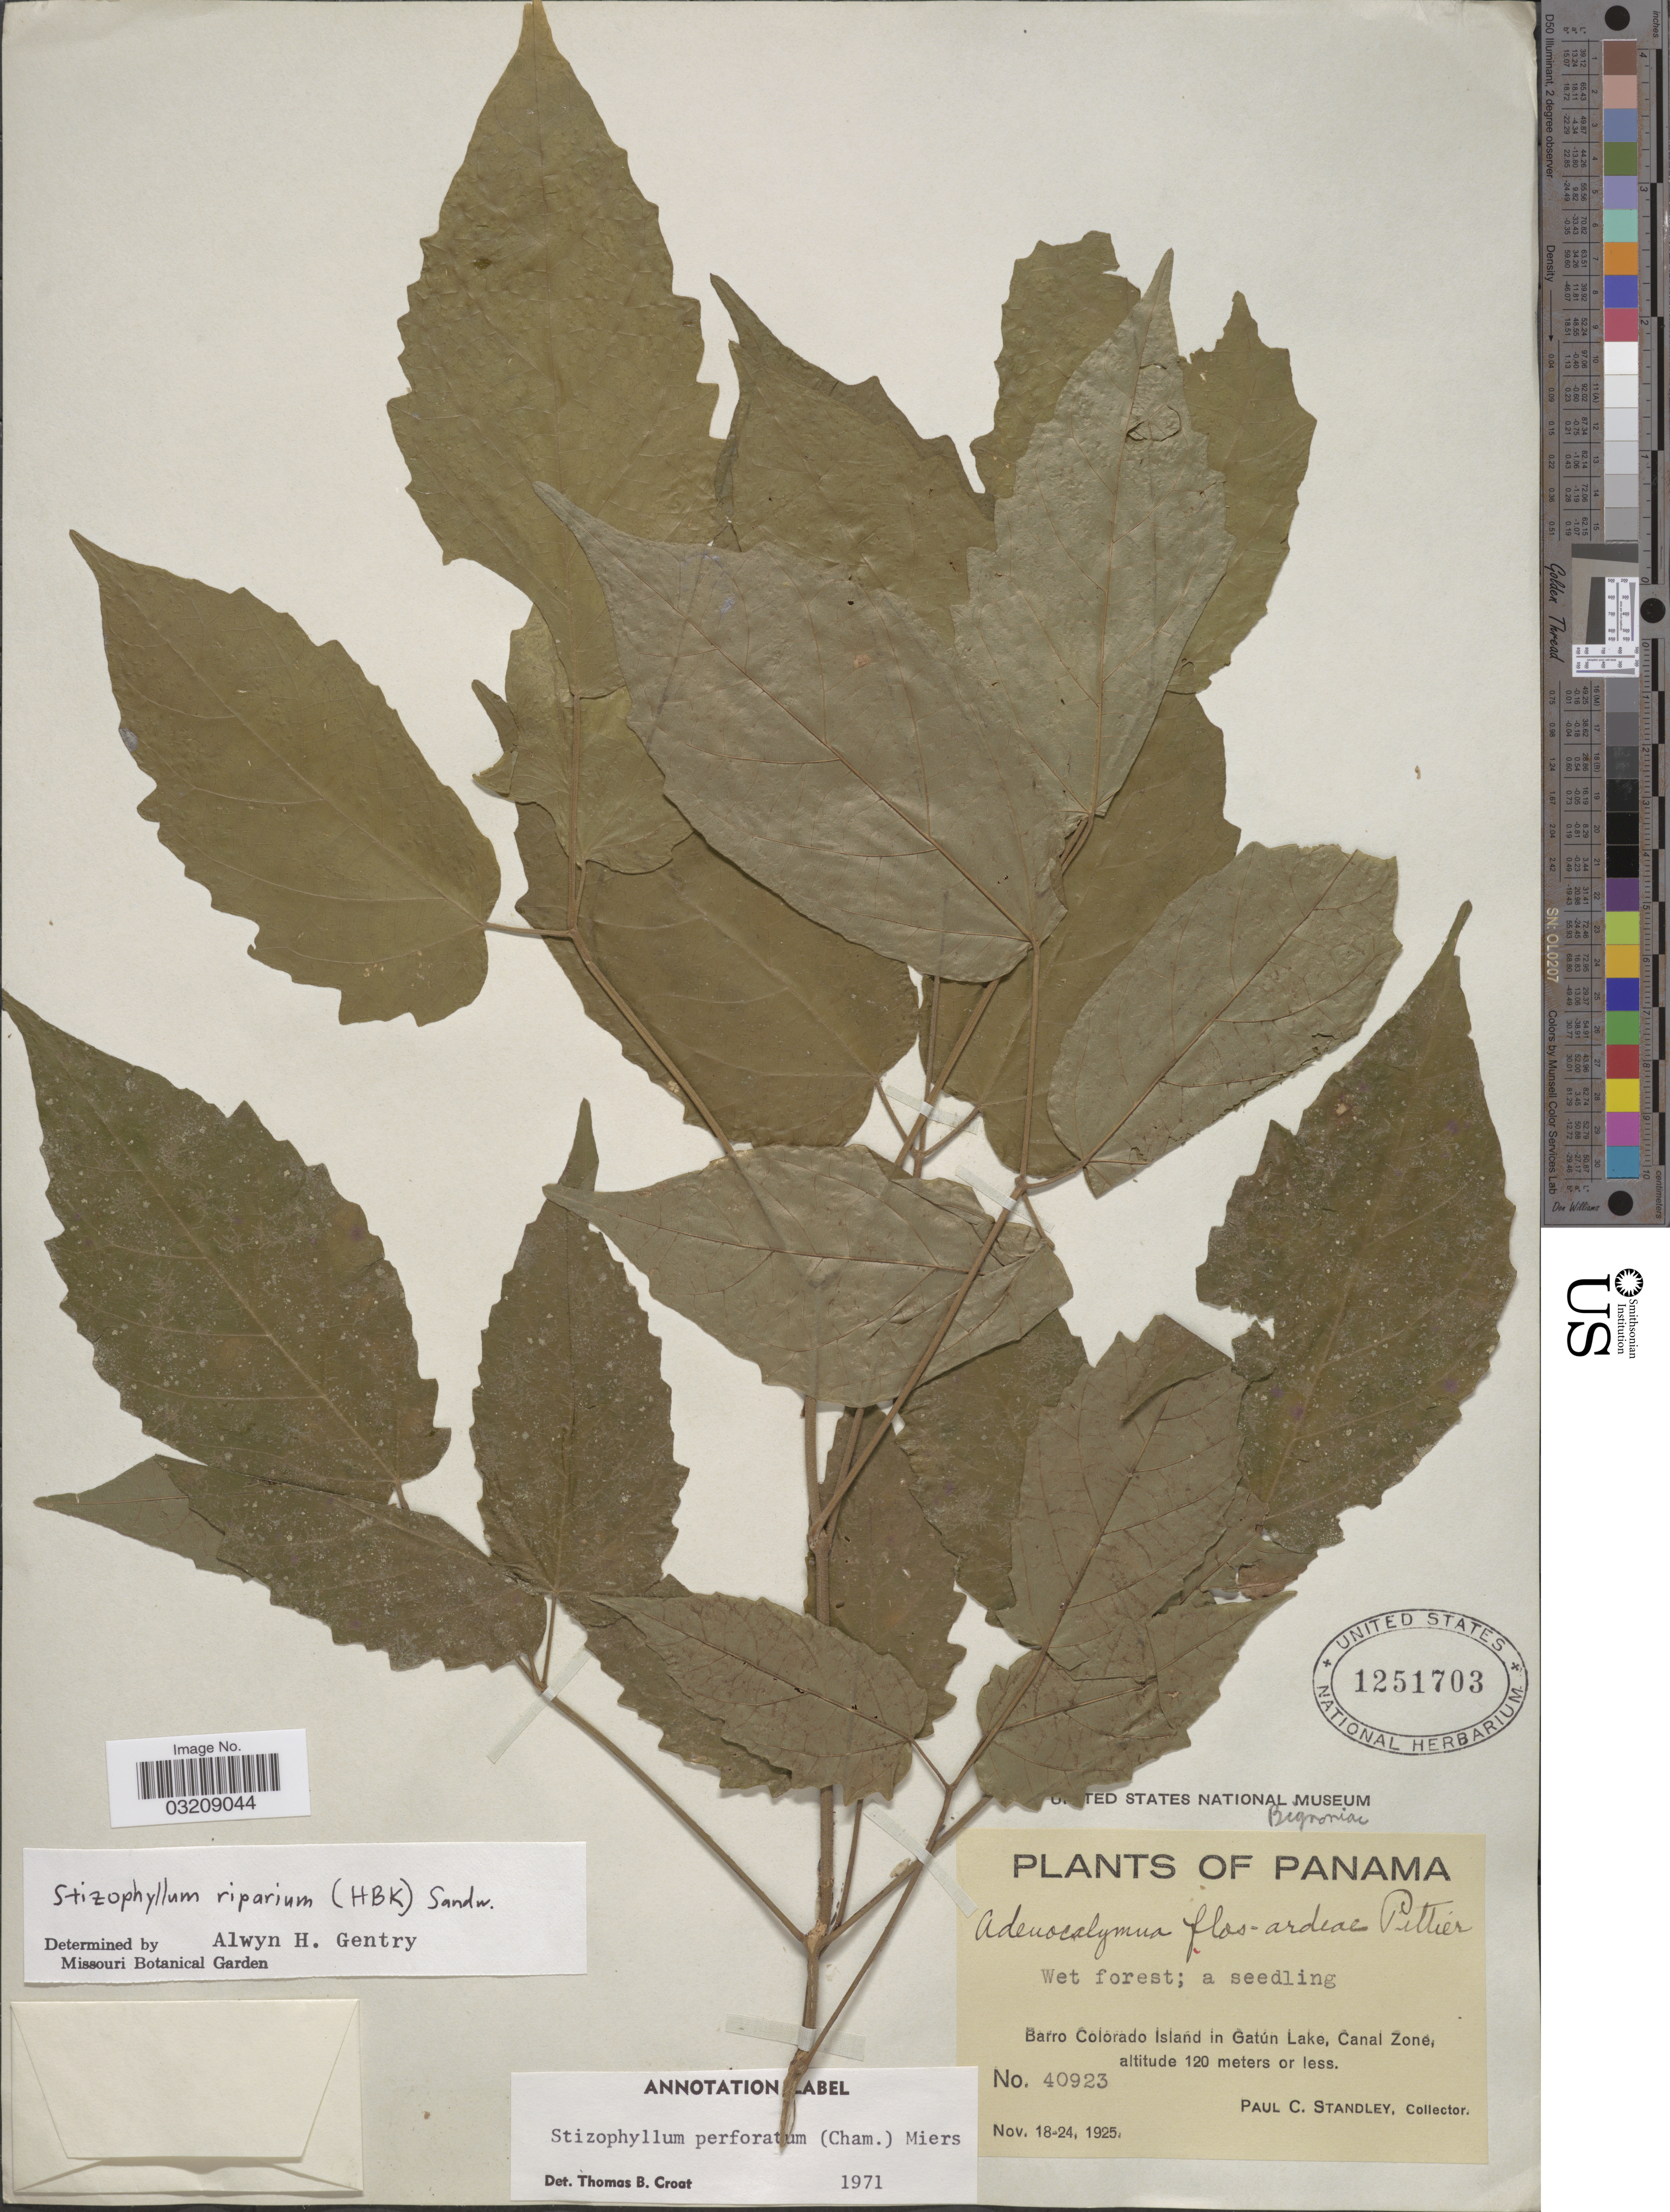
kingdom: Plantae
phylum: Tracheophyta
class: Magnoliopsida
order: Lamiales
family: Bignoniaceae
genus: Stizophyllum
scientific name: Stizophyllum riparium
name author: (Kunth) Sandwith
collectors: P. C. Standley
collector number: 40923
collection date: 1925-11-18/1925-11-24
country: Panama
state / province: Panamá Oeste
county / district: Canal Zone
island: Barro Colorado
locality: Barro Colorado Island in Gatún Lake, Canal Zone.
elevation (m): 120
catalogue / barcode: US 1251703